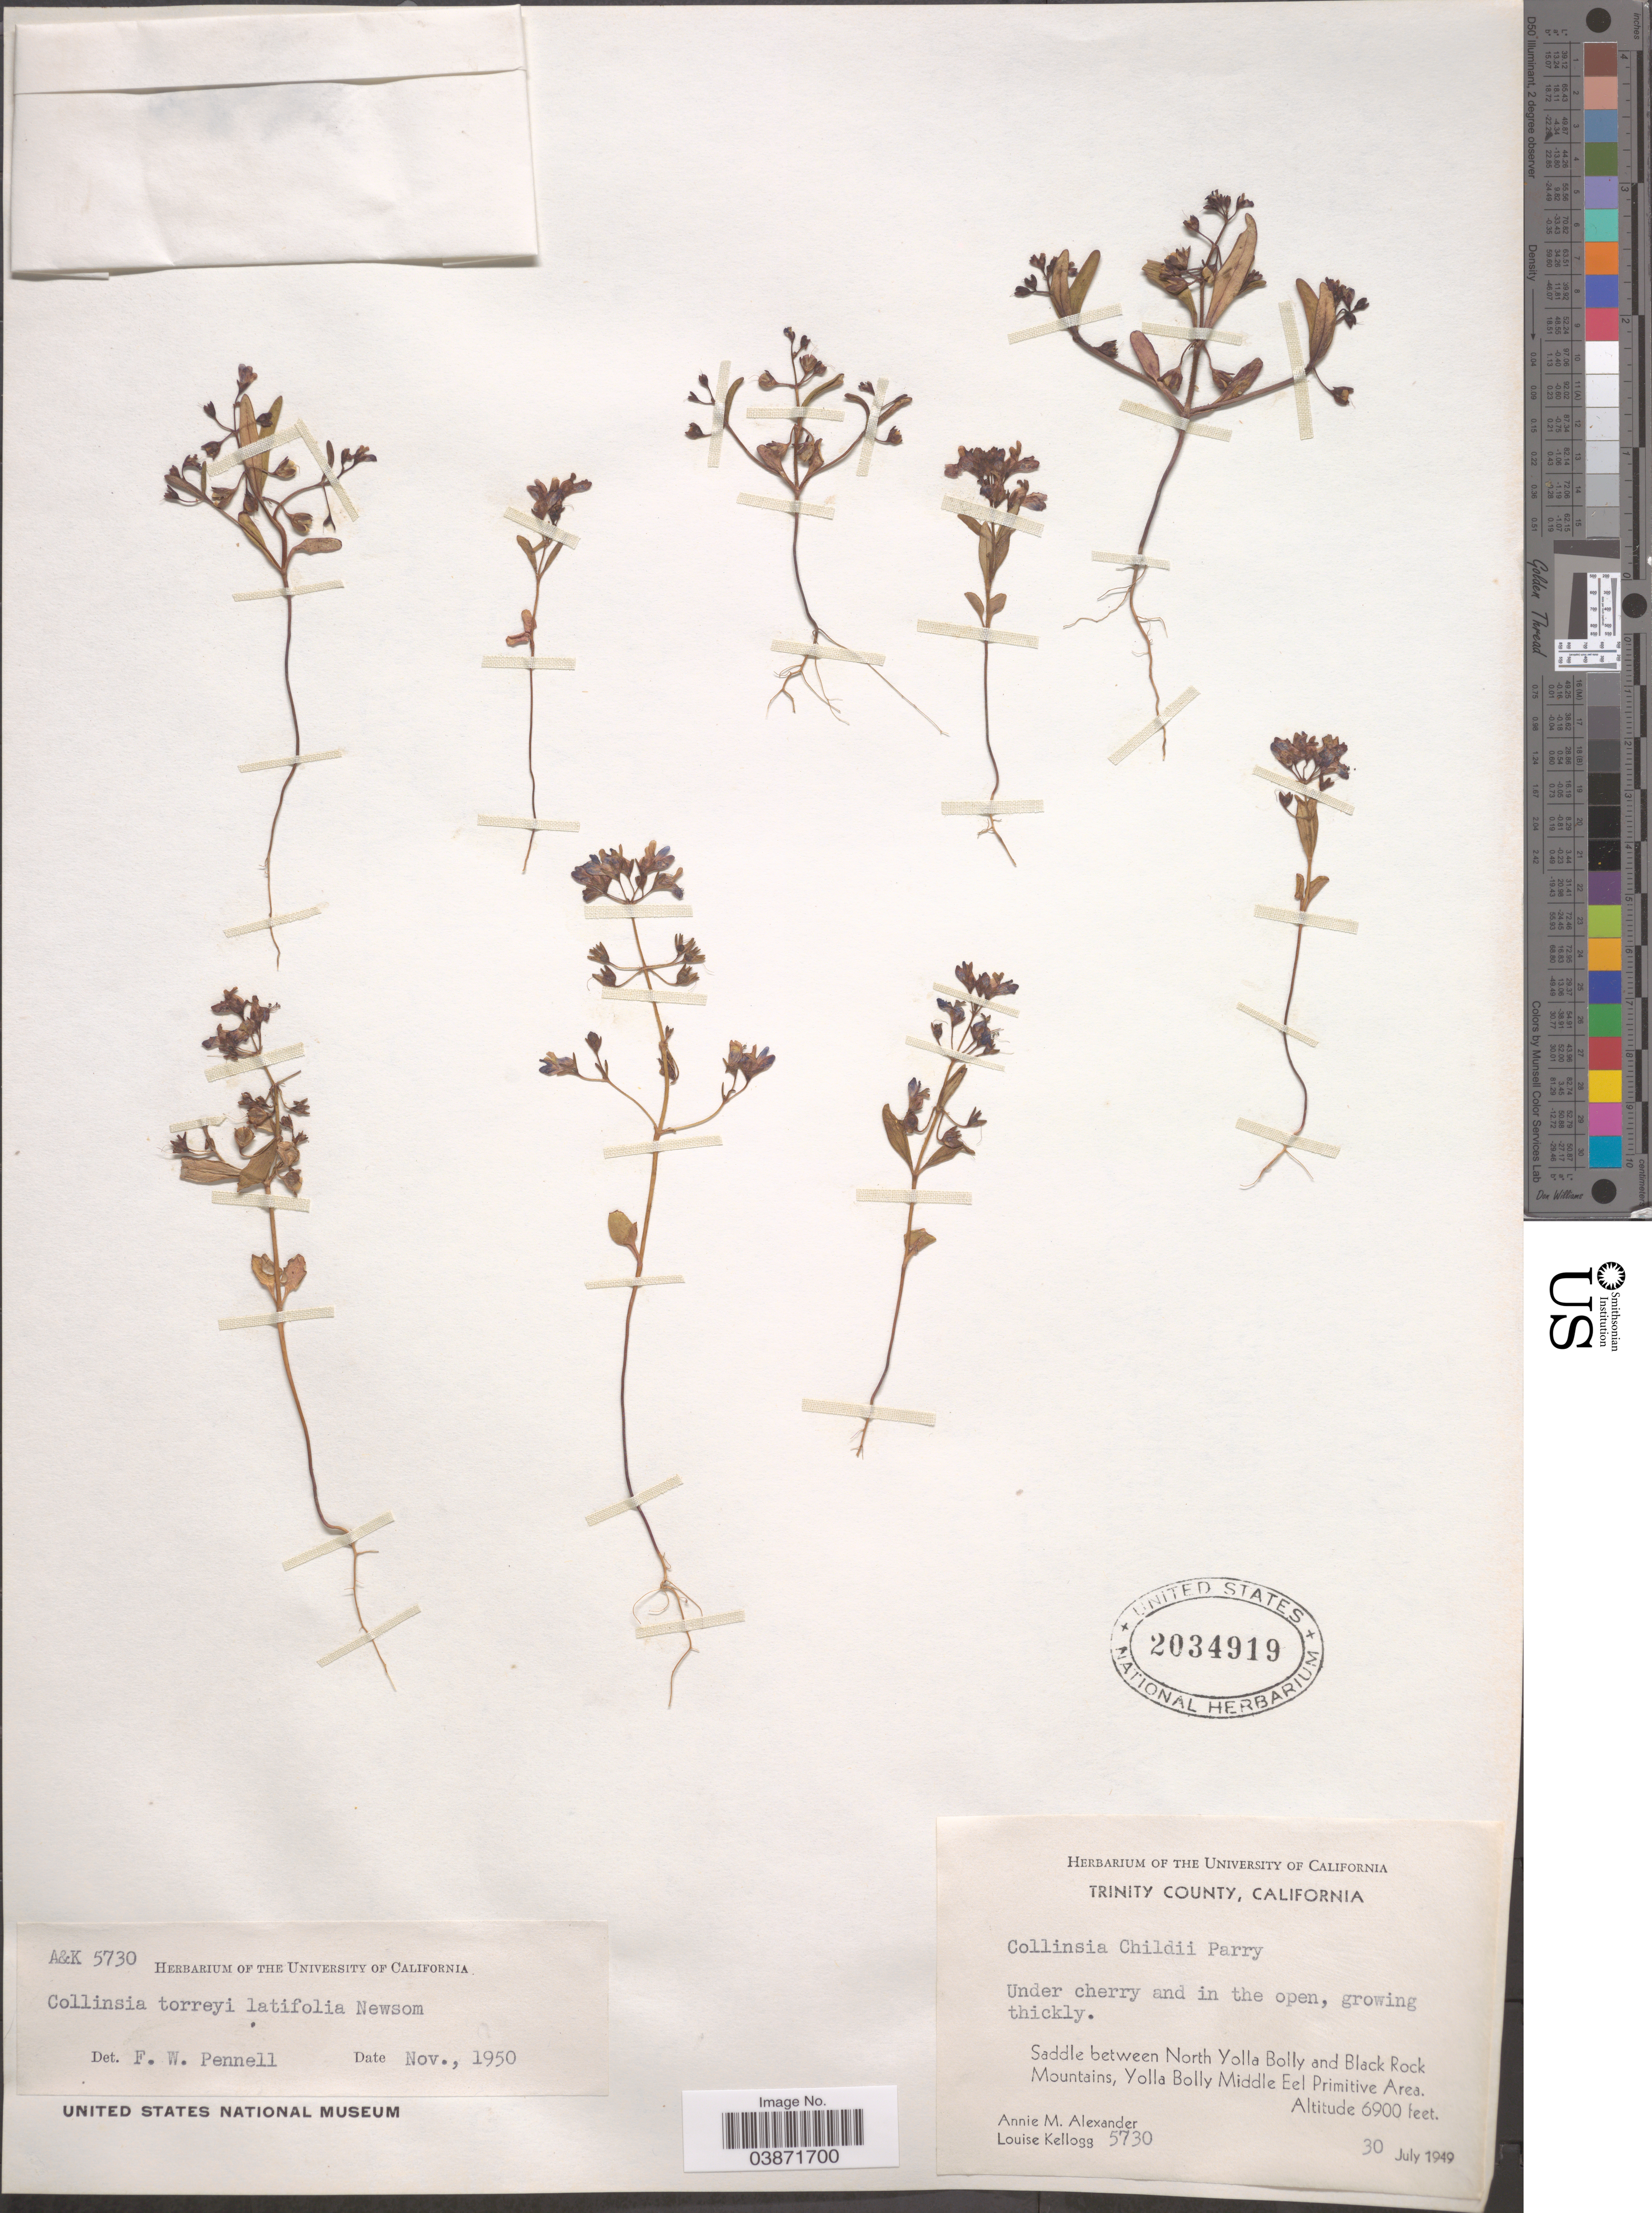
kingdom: Plantae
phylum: Tracheophyta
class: Magnoliopsida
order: Lamiales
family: Plantaginaceae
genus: Collinsia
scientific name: Collinsia torreyi var. latifolia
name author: Newsom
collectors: A. M. Alexander & L. Kellogg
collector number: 5730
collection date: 1949-07-30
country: United States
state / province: California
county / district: Trinity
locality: Trinity County. Saddle between North Yolla Bolly and Black Rock Mountains, Yolla Bolly Middle Eel Primitive Area.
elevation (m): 2103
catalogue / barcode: US 2034919